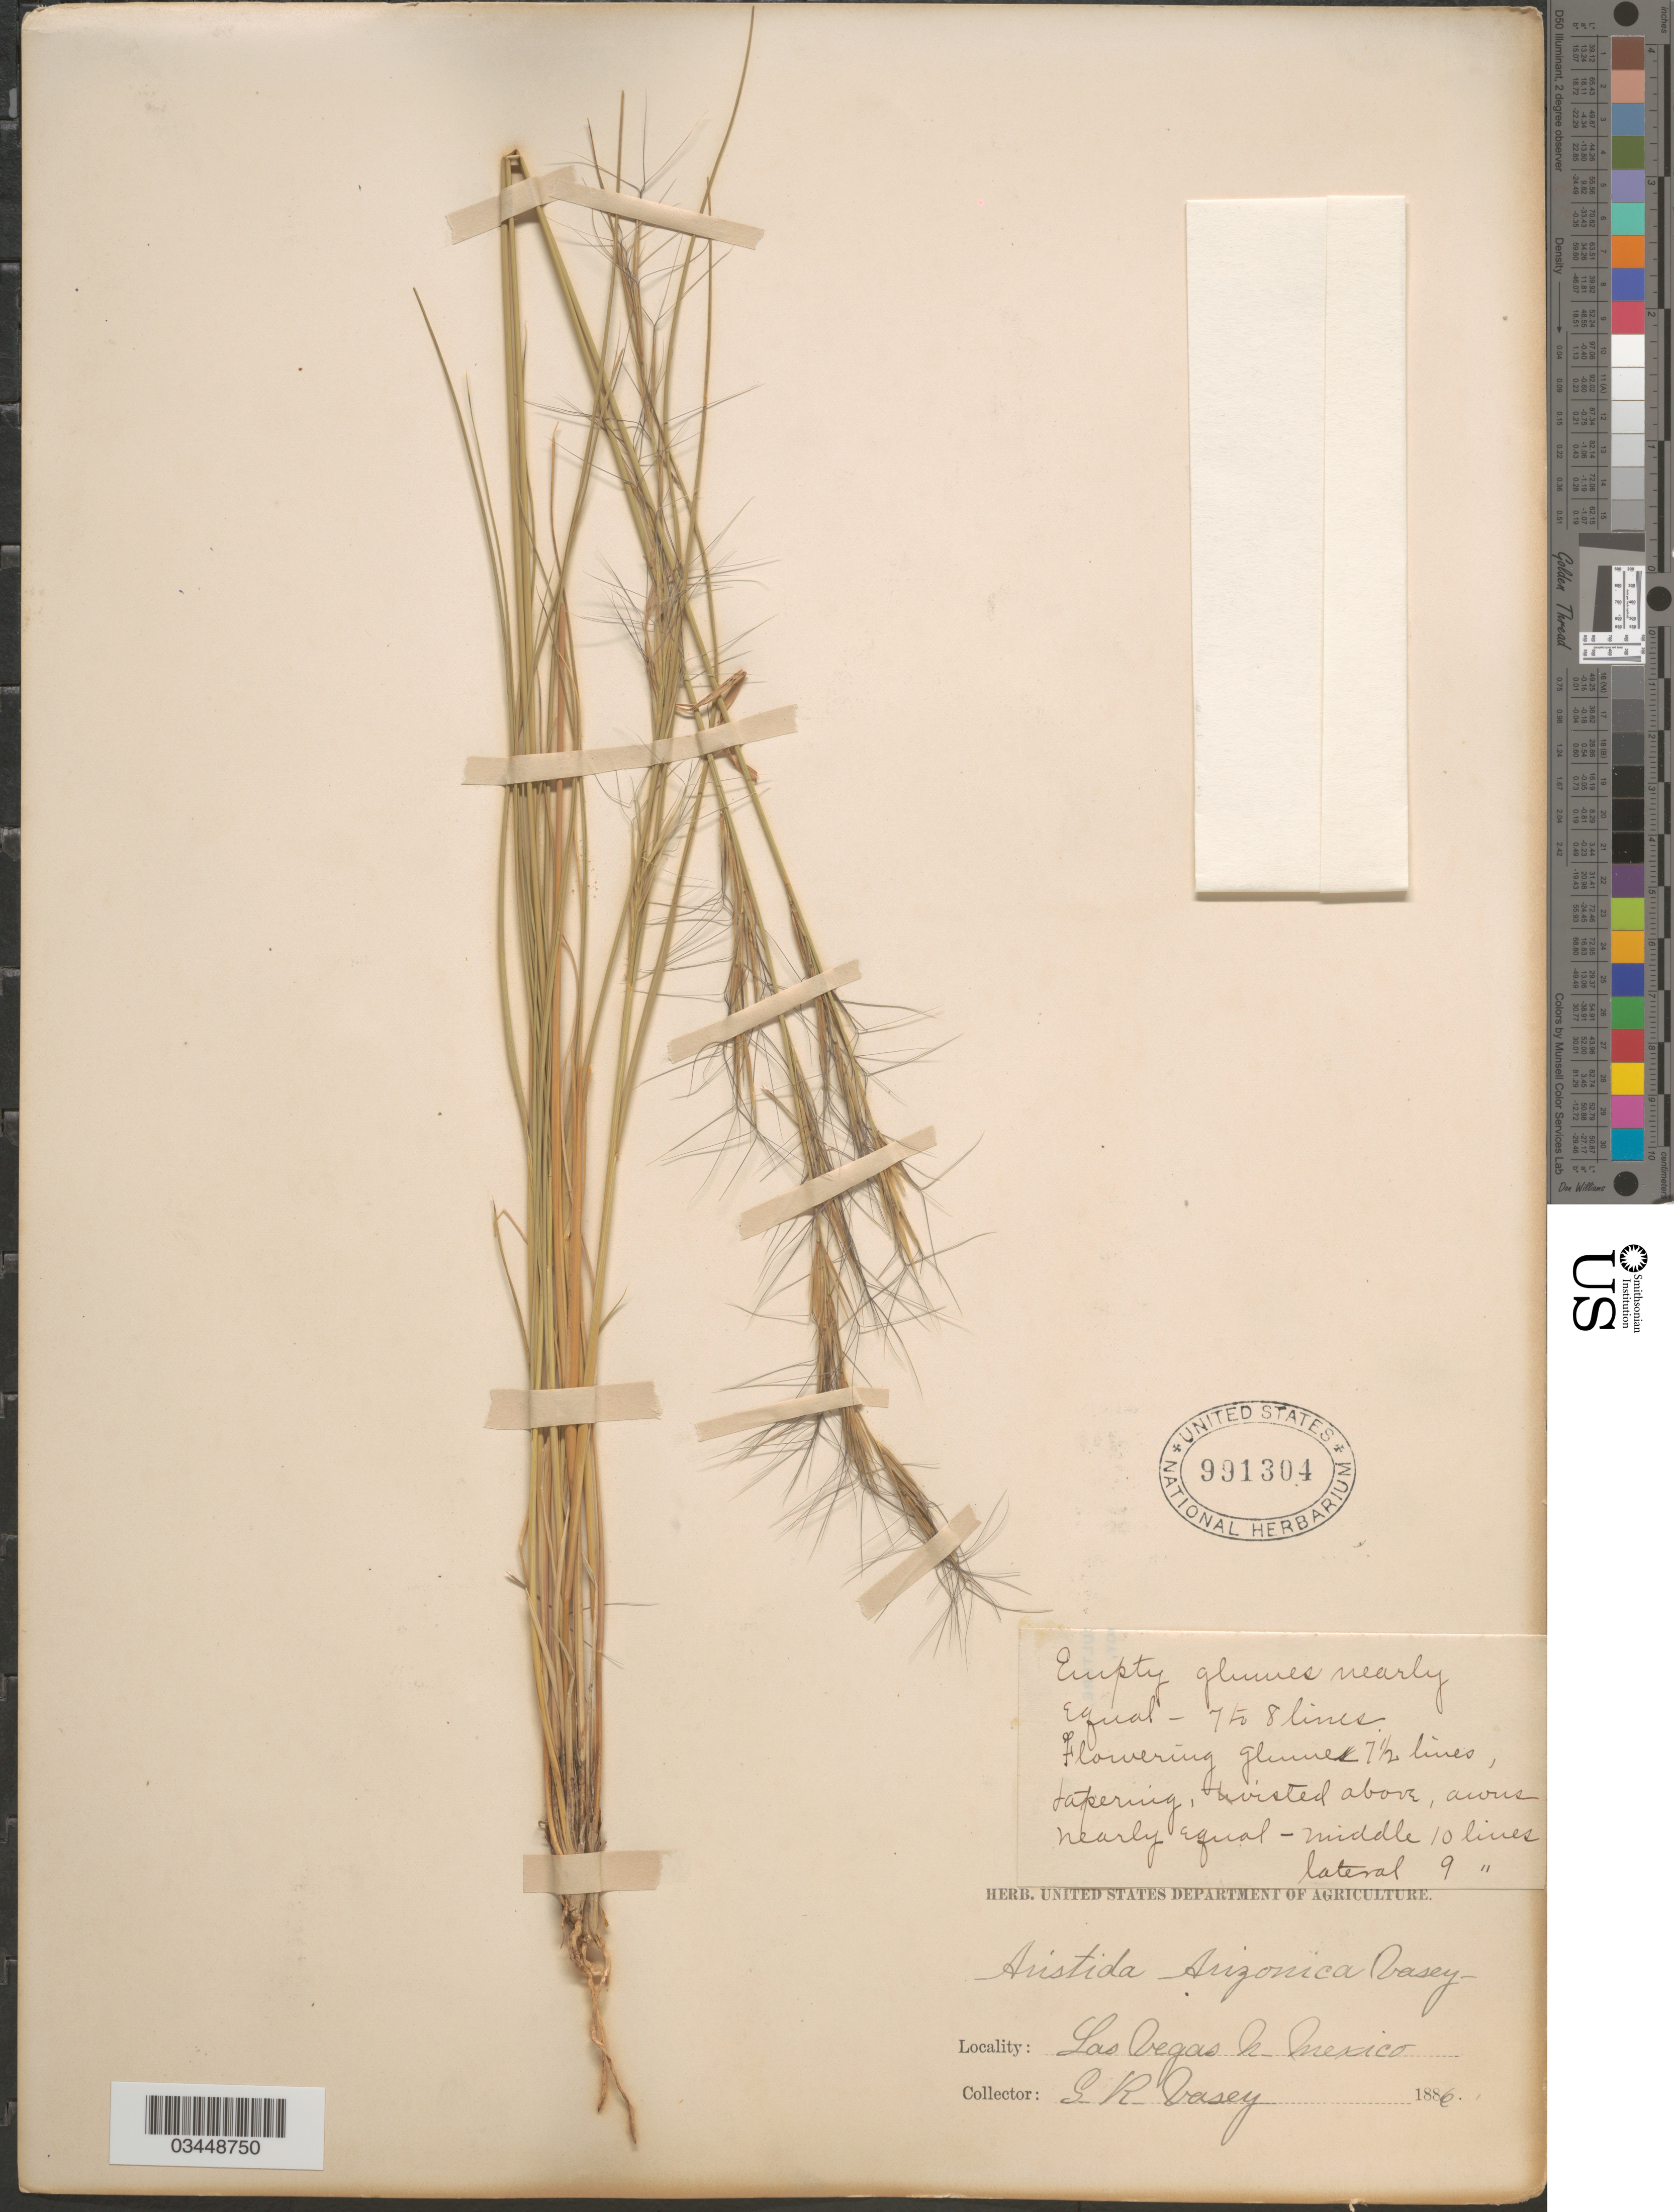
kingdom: Plantae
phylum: Tracheophyta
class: Liliopsida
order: Poales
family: Poaceae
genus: Aristida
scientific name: Aristida arizonica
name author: Vasey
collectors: G. R. Vasey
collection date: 1886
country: United States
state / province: New Mexico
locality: Las Vegas.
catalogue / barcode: US 991304